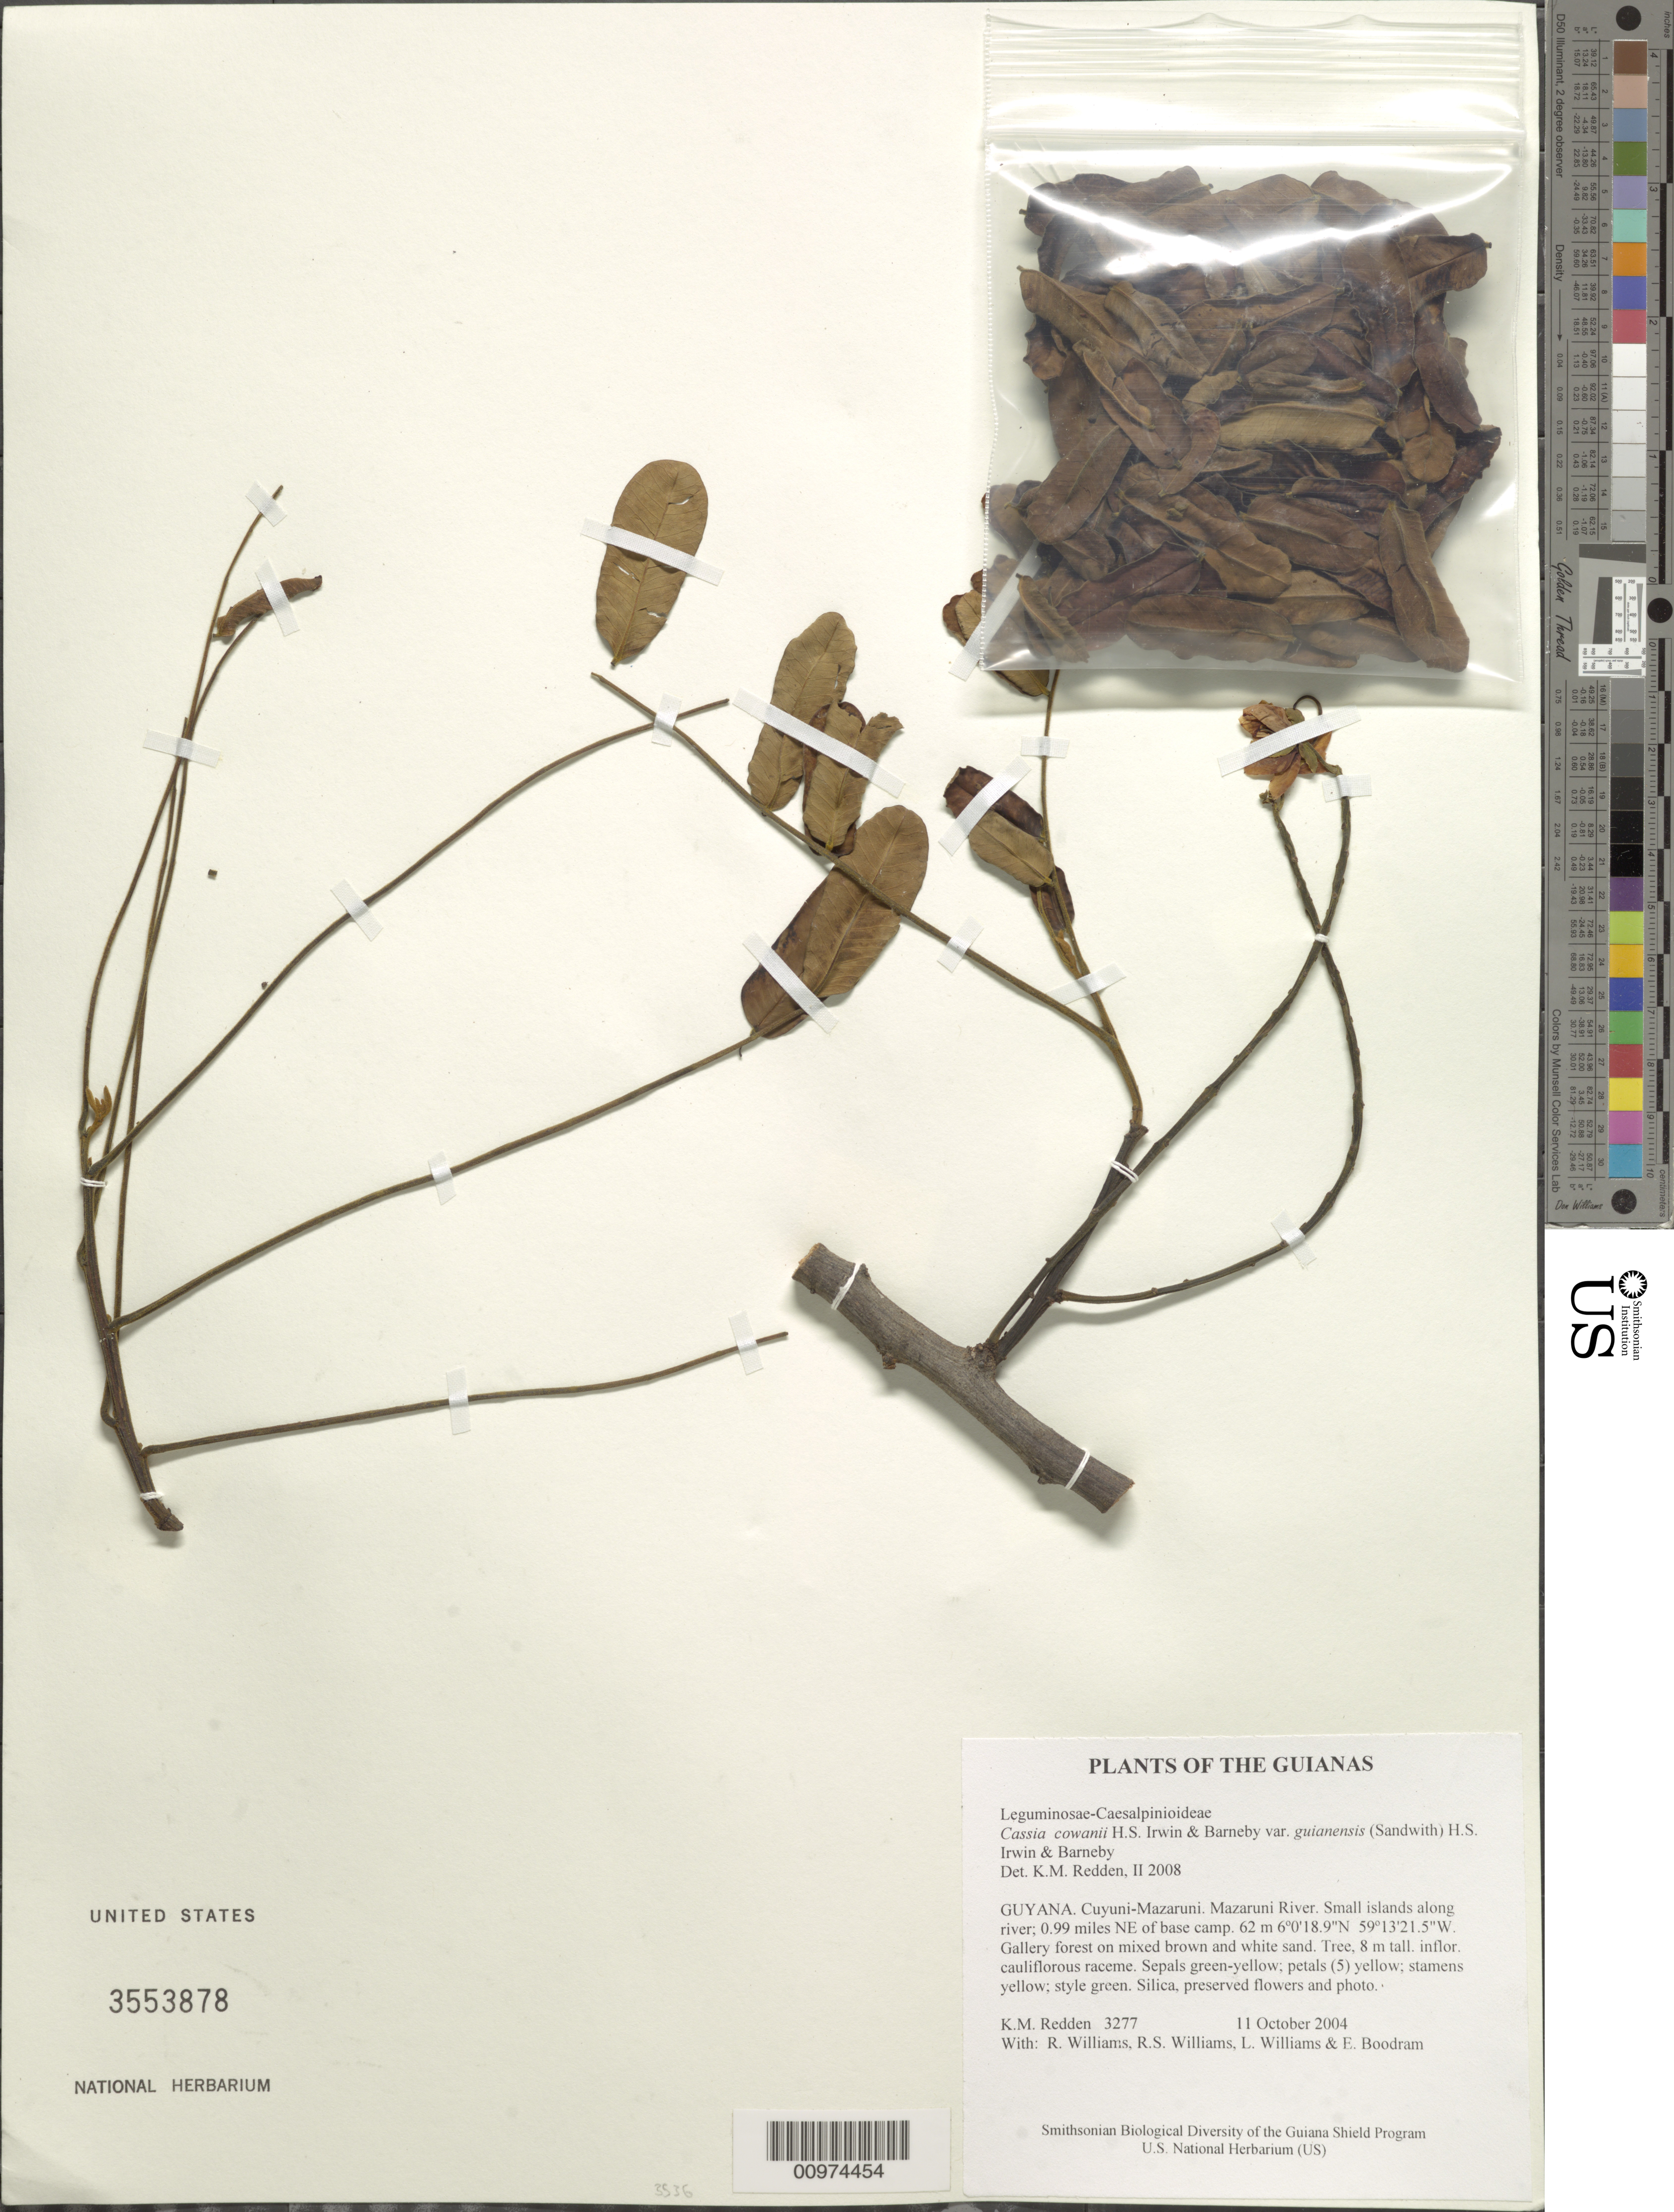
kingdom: Plantae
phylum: Tracheophyta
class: Magnoliopsida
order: Fabales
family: Fabaceae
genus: Cassia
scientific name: Cassia cowanii var. guianensis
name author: (Sandwith) H.S. Irwin & Barneby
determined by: Redden, K. M.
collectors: K. M. Redden, R. Williams, R. S. Williams, L. Williams & E. Boodram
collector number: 3277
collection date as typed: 11 October 2004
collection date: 2004-10-11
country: Guyana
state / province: Cuyuni-Mazaruni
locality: Mazaruni River. Small islands along river; 0.99 miles NE of base camp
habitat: Gallery forest on mixed brown and white sand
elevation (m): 62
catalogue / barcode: US 3553878